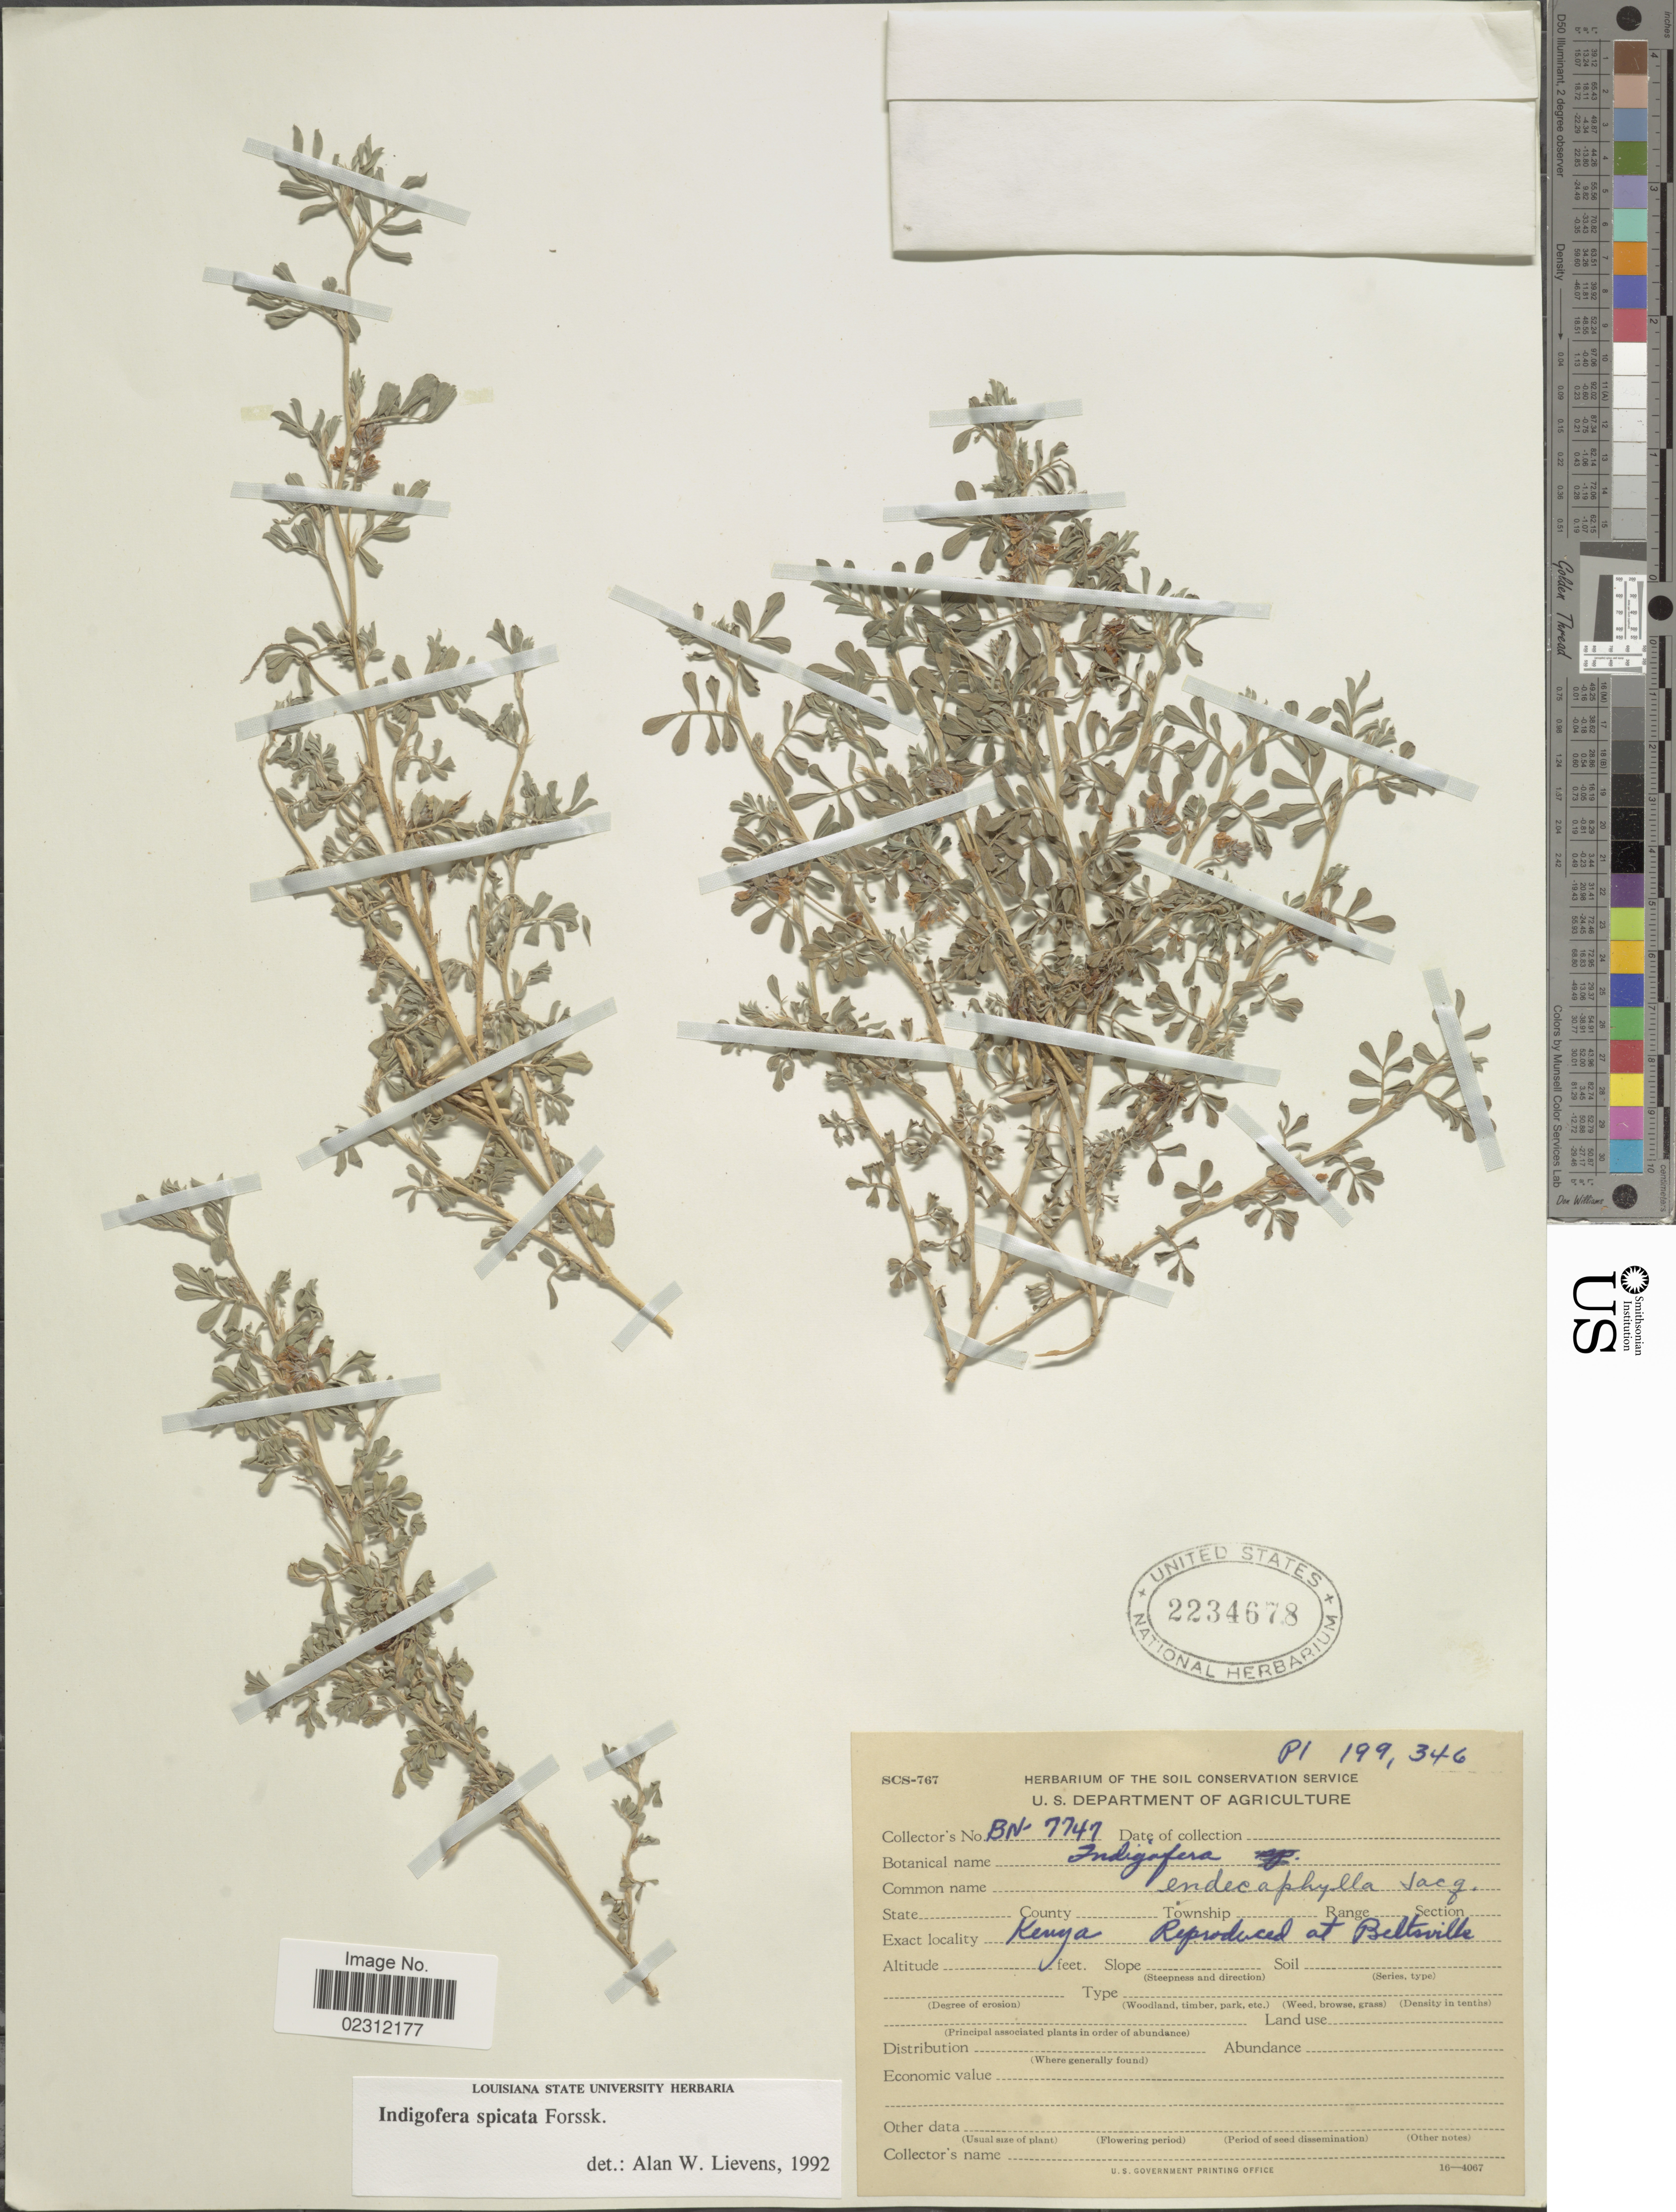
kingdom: Plantae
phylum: Tracheophyta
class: Magnoliopsida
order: Fabales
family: Fabaceae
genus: Indigofera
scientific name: Indigofera spicata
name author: Forssk.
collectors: U.S. Department of Agriculture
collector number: BN7747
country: Kenya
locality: Beltsville [interpreted]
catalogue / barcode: US 2234678